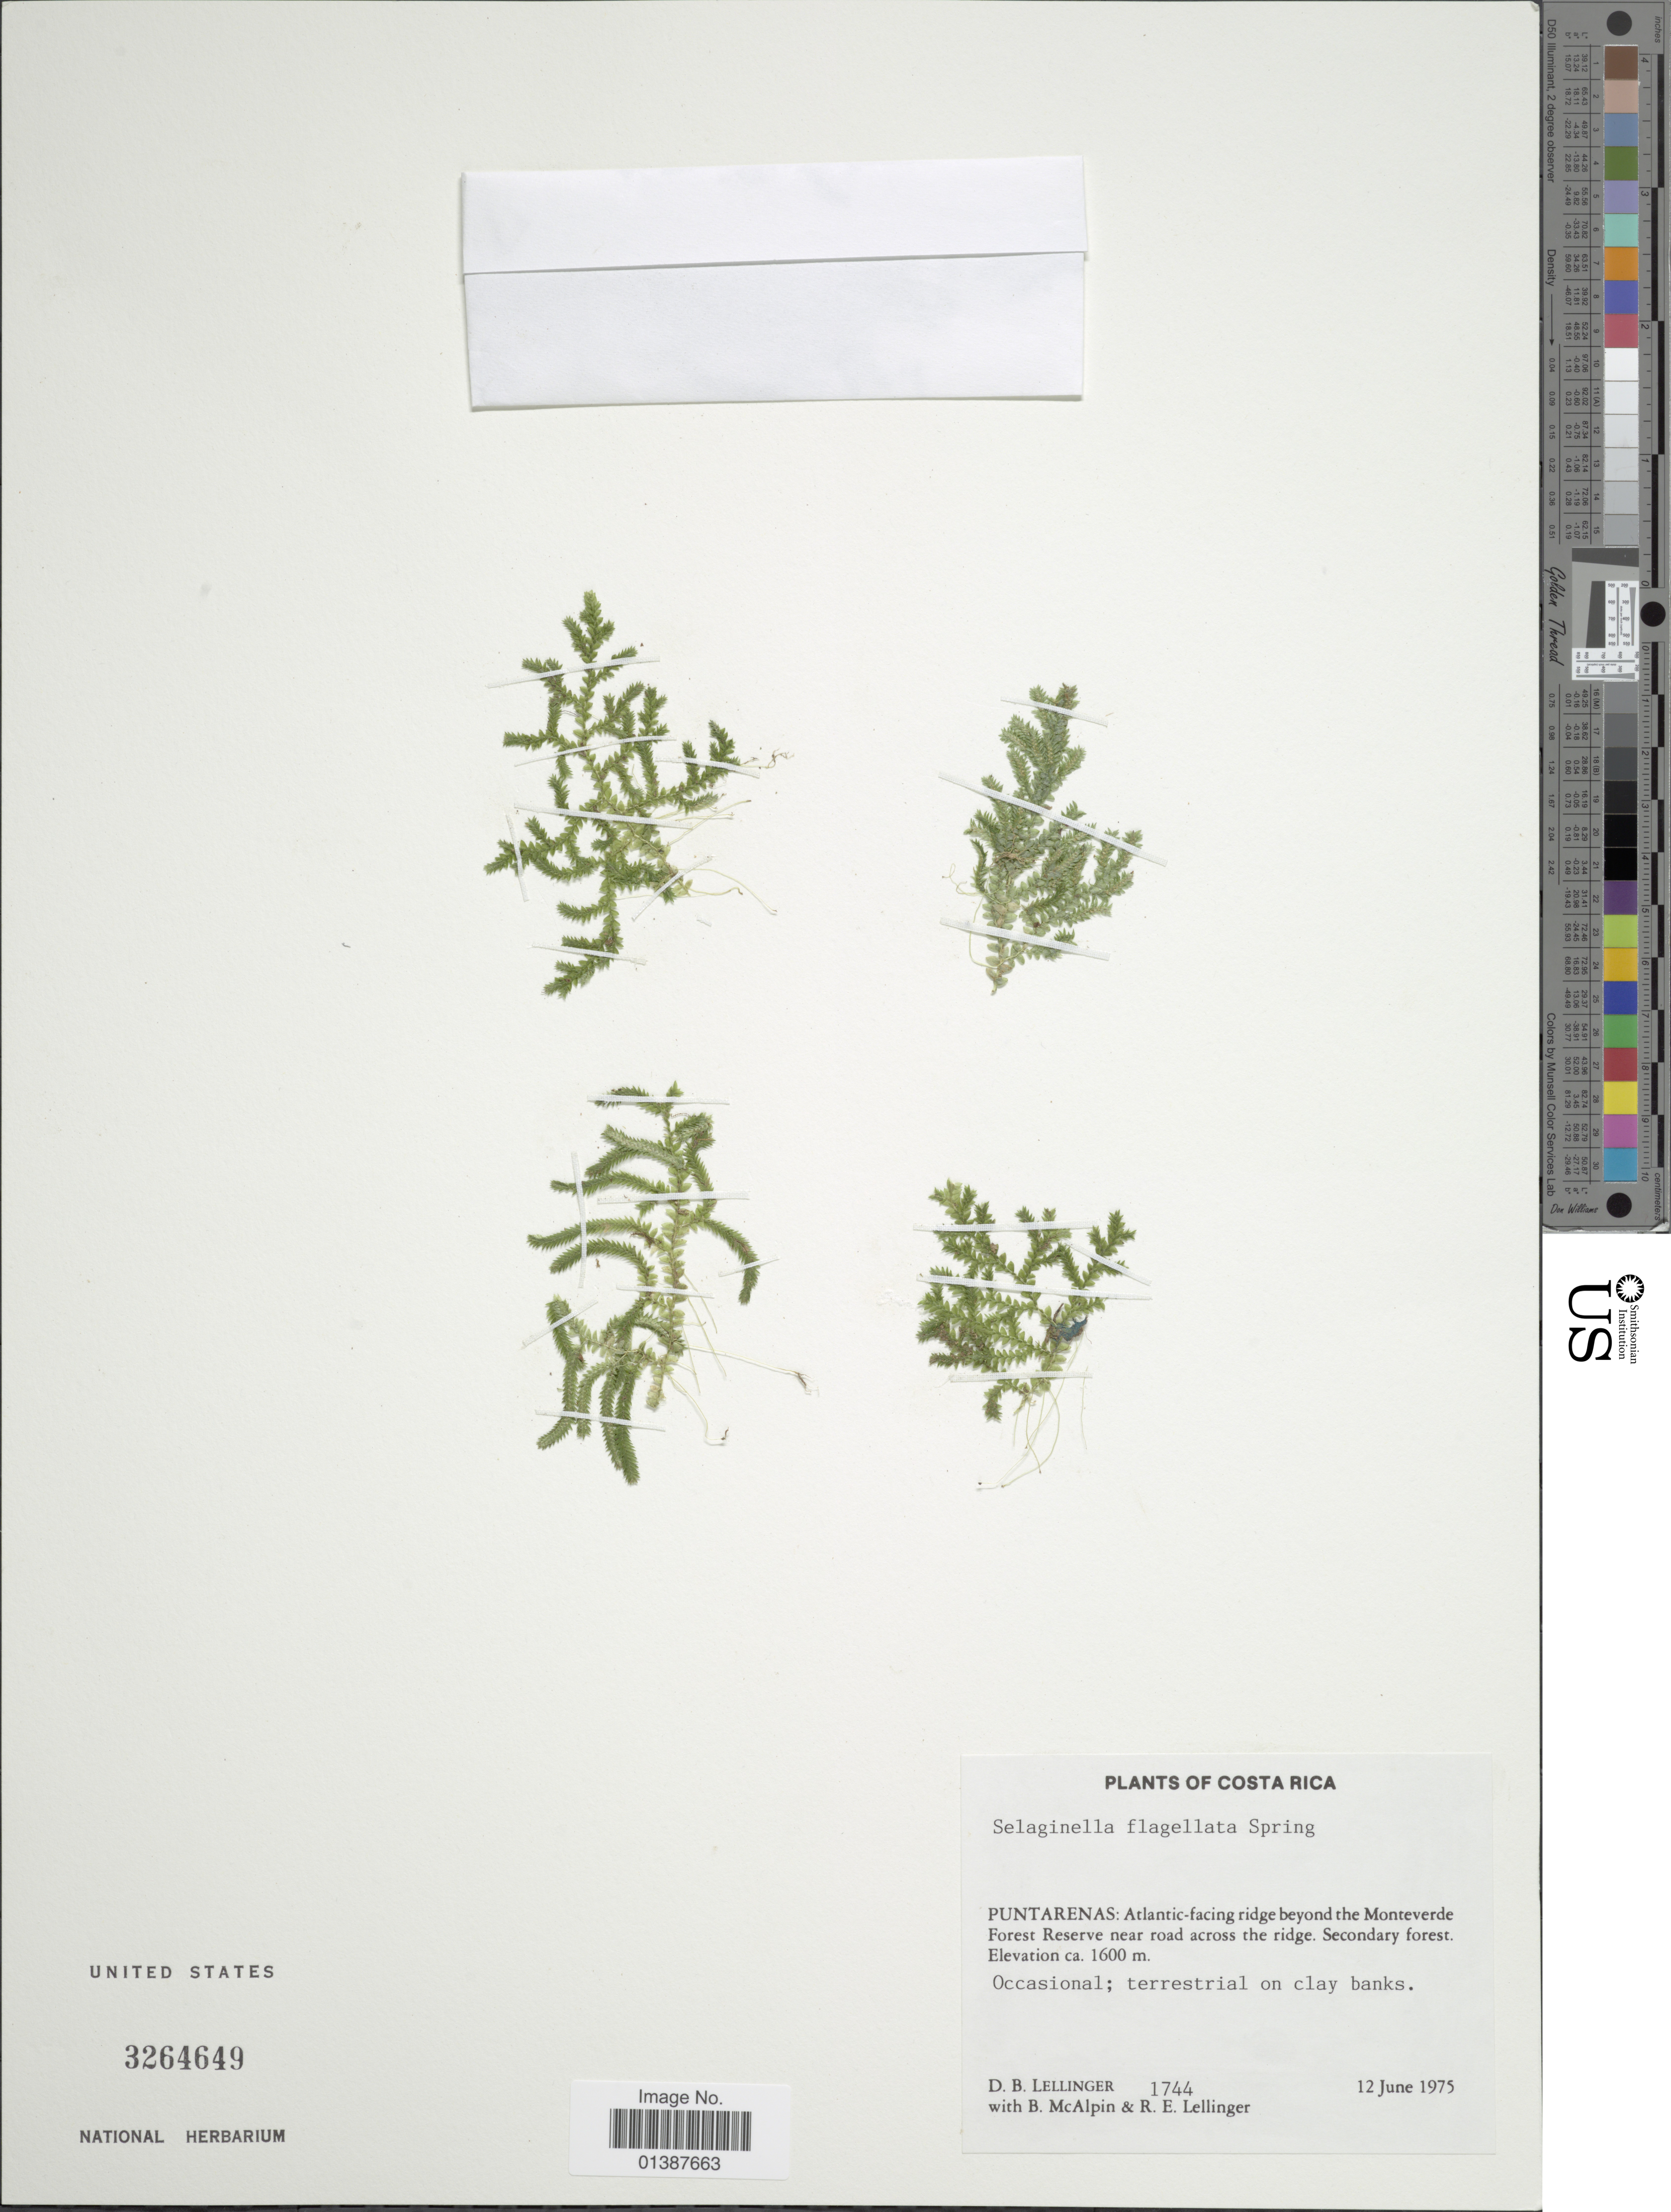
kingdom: Plantae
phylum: Tracheophyta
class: Lycopodiopsida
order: Selaginellales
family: Selaginellaceae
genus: Selaginella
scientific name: Selaginella flagellata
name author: Spring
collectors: D. B. Lellinger, B. Mcalpin & R. E. Lellinger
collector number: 1744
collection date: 1975-06-12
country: Costa Rica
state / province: Puntarenas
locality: Atlantic-facing ridge beyond the Monteverde Forest Reserve near road across the ridge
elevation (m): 1600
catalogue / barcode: US 3264649